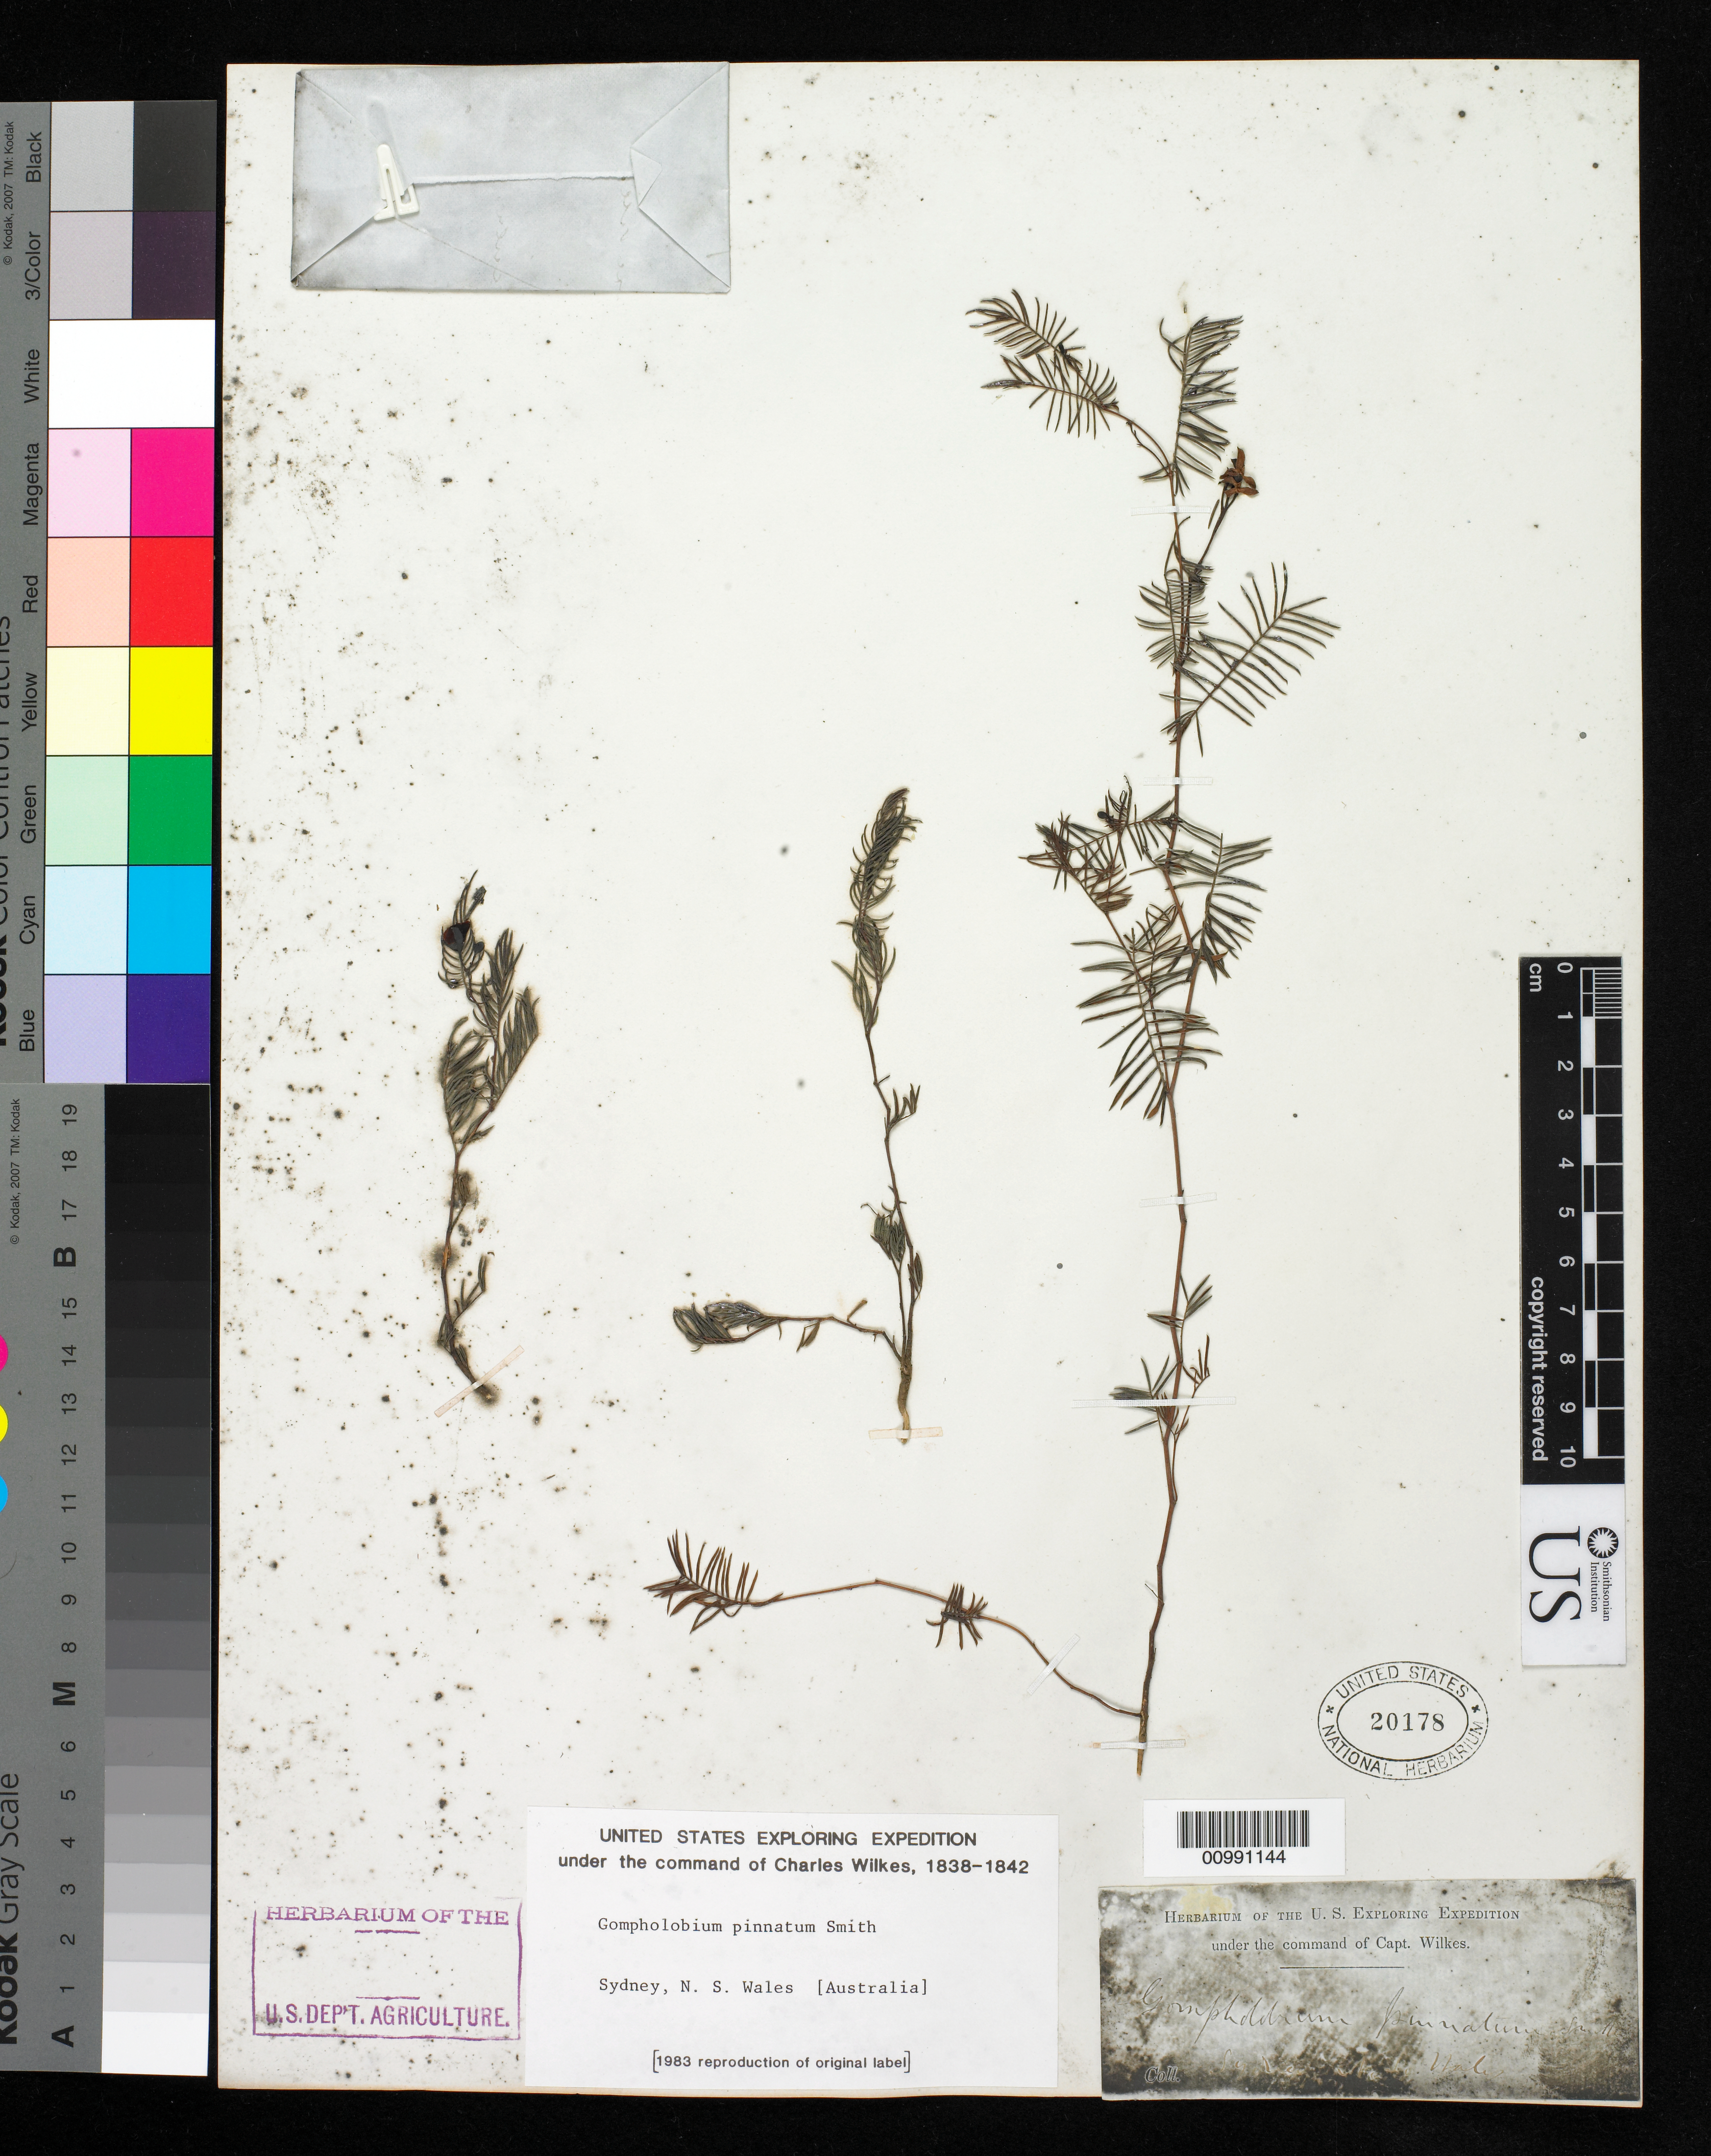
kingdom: Plantae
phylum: Tracheophyta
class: Magnoliopsida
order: Fabales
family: Fabaceae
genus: Gompholobium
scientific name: Gompholobium pinnatum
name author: Sm.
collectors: Wilkes Explor. Exped.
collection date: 1838/1842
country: Australia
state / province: New South Wales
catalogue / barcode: US 20178